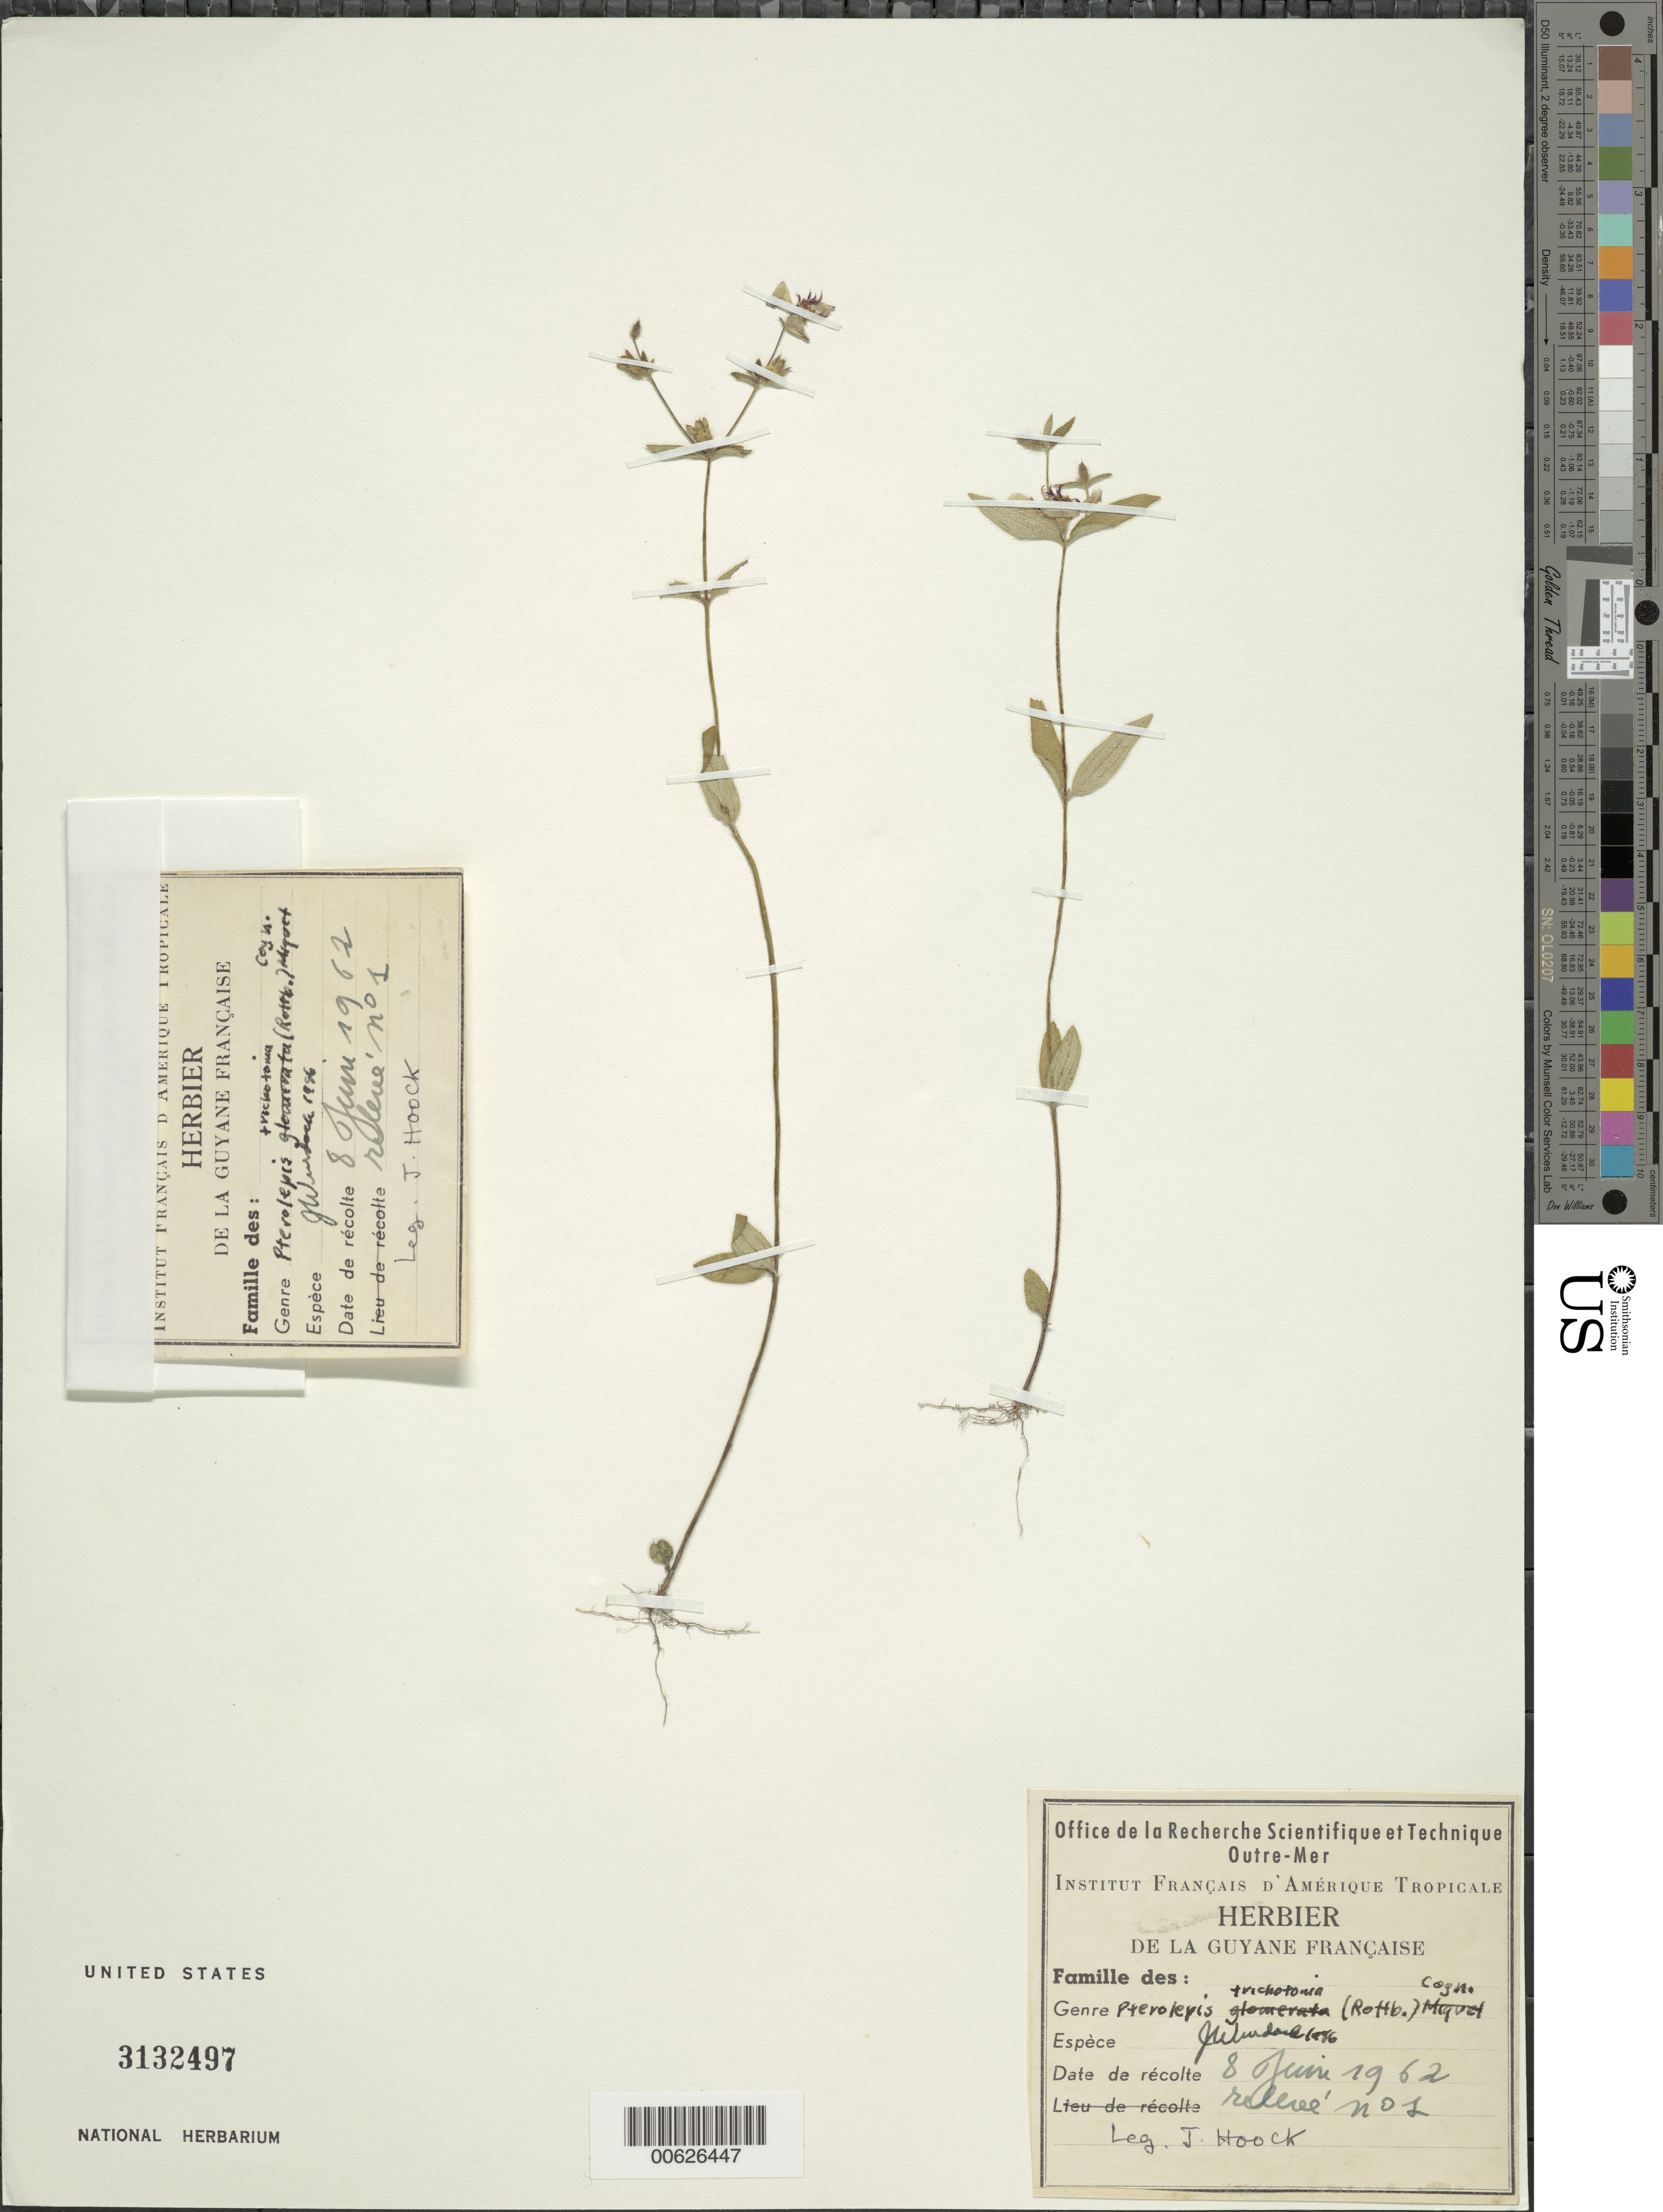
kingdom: Plantae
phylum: Tracheophyta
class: Magnoliopsida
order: Myrtales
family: Melastomataceae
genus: Pterolepis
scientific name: Pterolepis trichotoma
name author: (Rottb.) Cogn.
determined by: Wurdack, John J., (US), US (UNITED STATES)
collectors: J. Hoock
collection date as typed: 8-Jun-62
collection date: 1962-06-08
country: French Guiana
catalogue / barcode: US 3132497